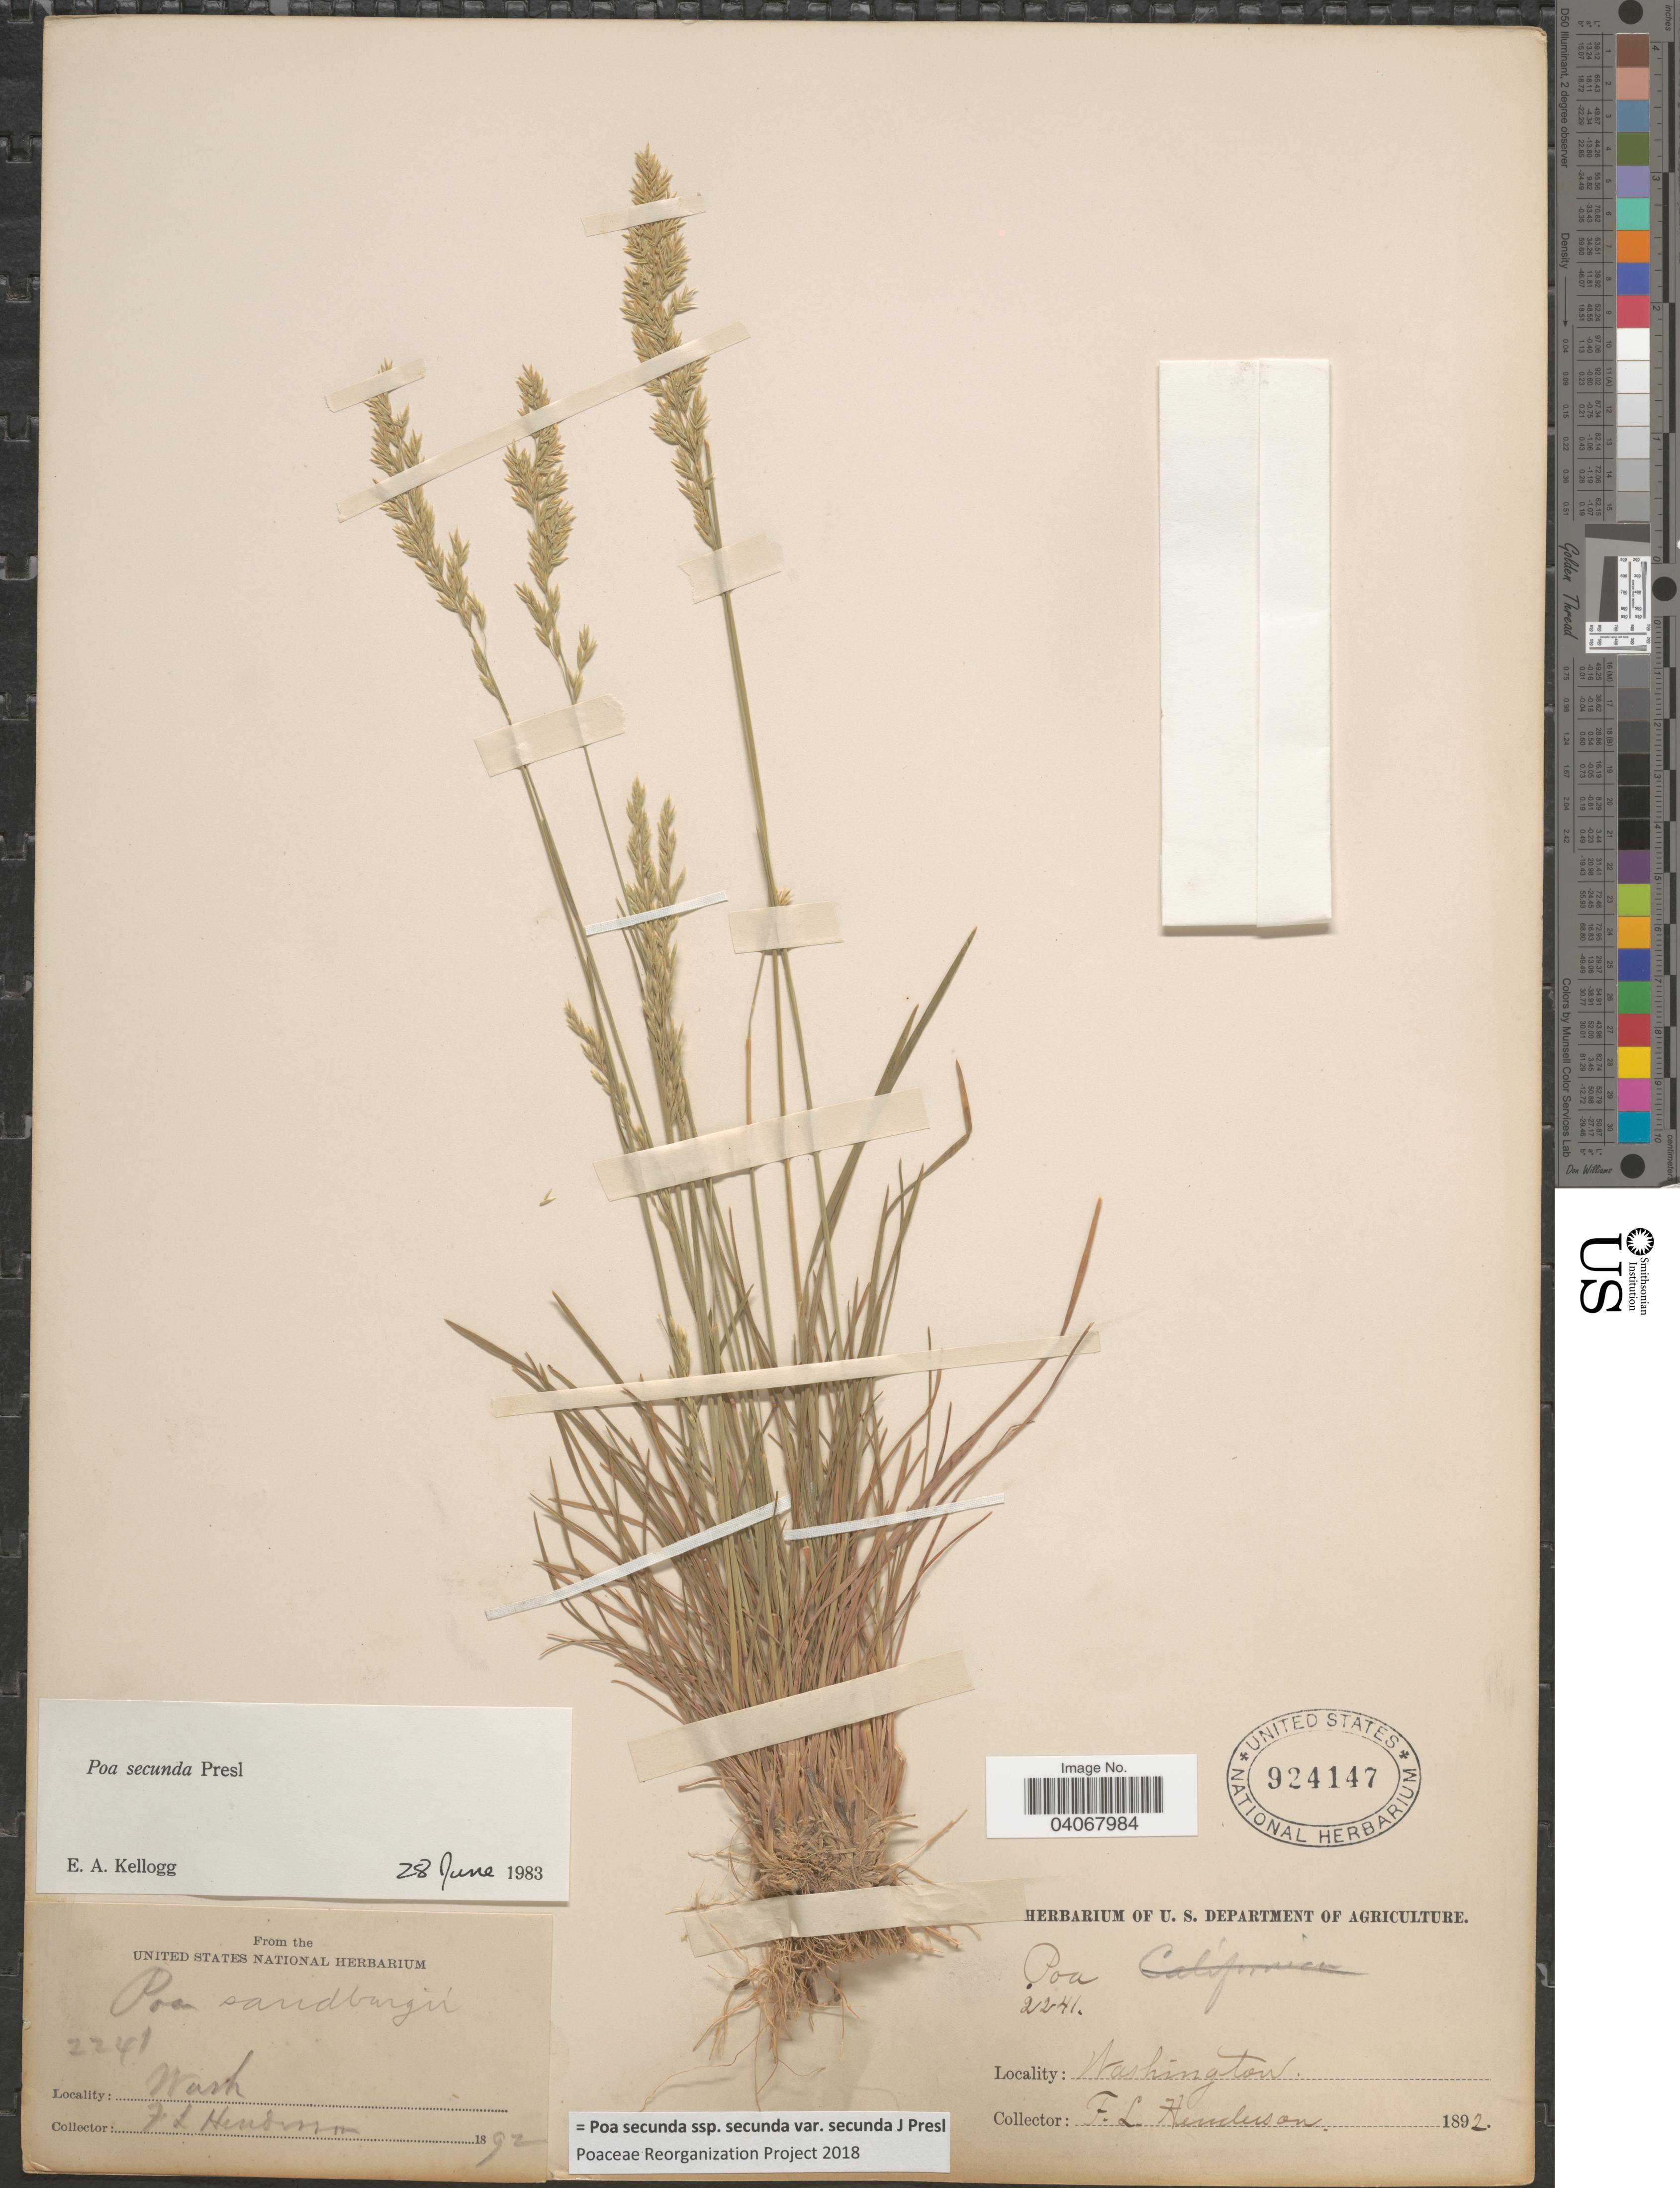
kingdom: Plantae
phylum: Tracheophyta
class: Liliopsida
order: Poales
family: Poaceae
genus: Poa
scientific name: Poa secunda subsp. secunda var. secunda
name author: J. Presl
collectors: F. Henderson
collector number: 2241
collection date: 1892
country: United States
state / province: Washington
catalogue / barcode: US 924147